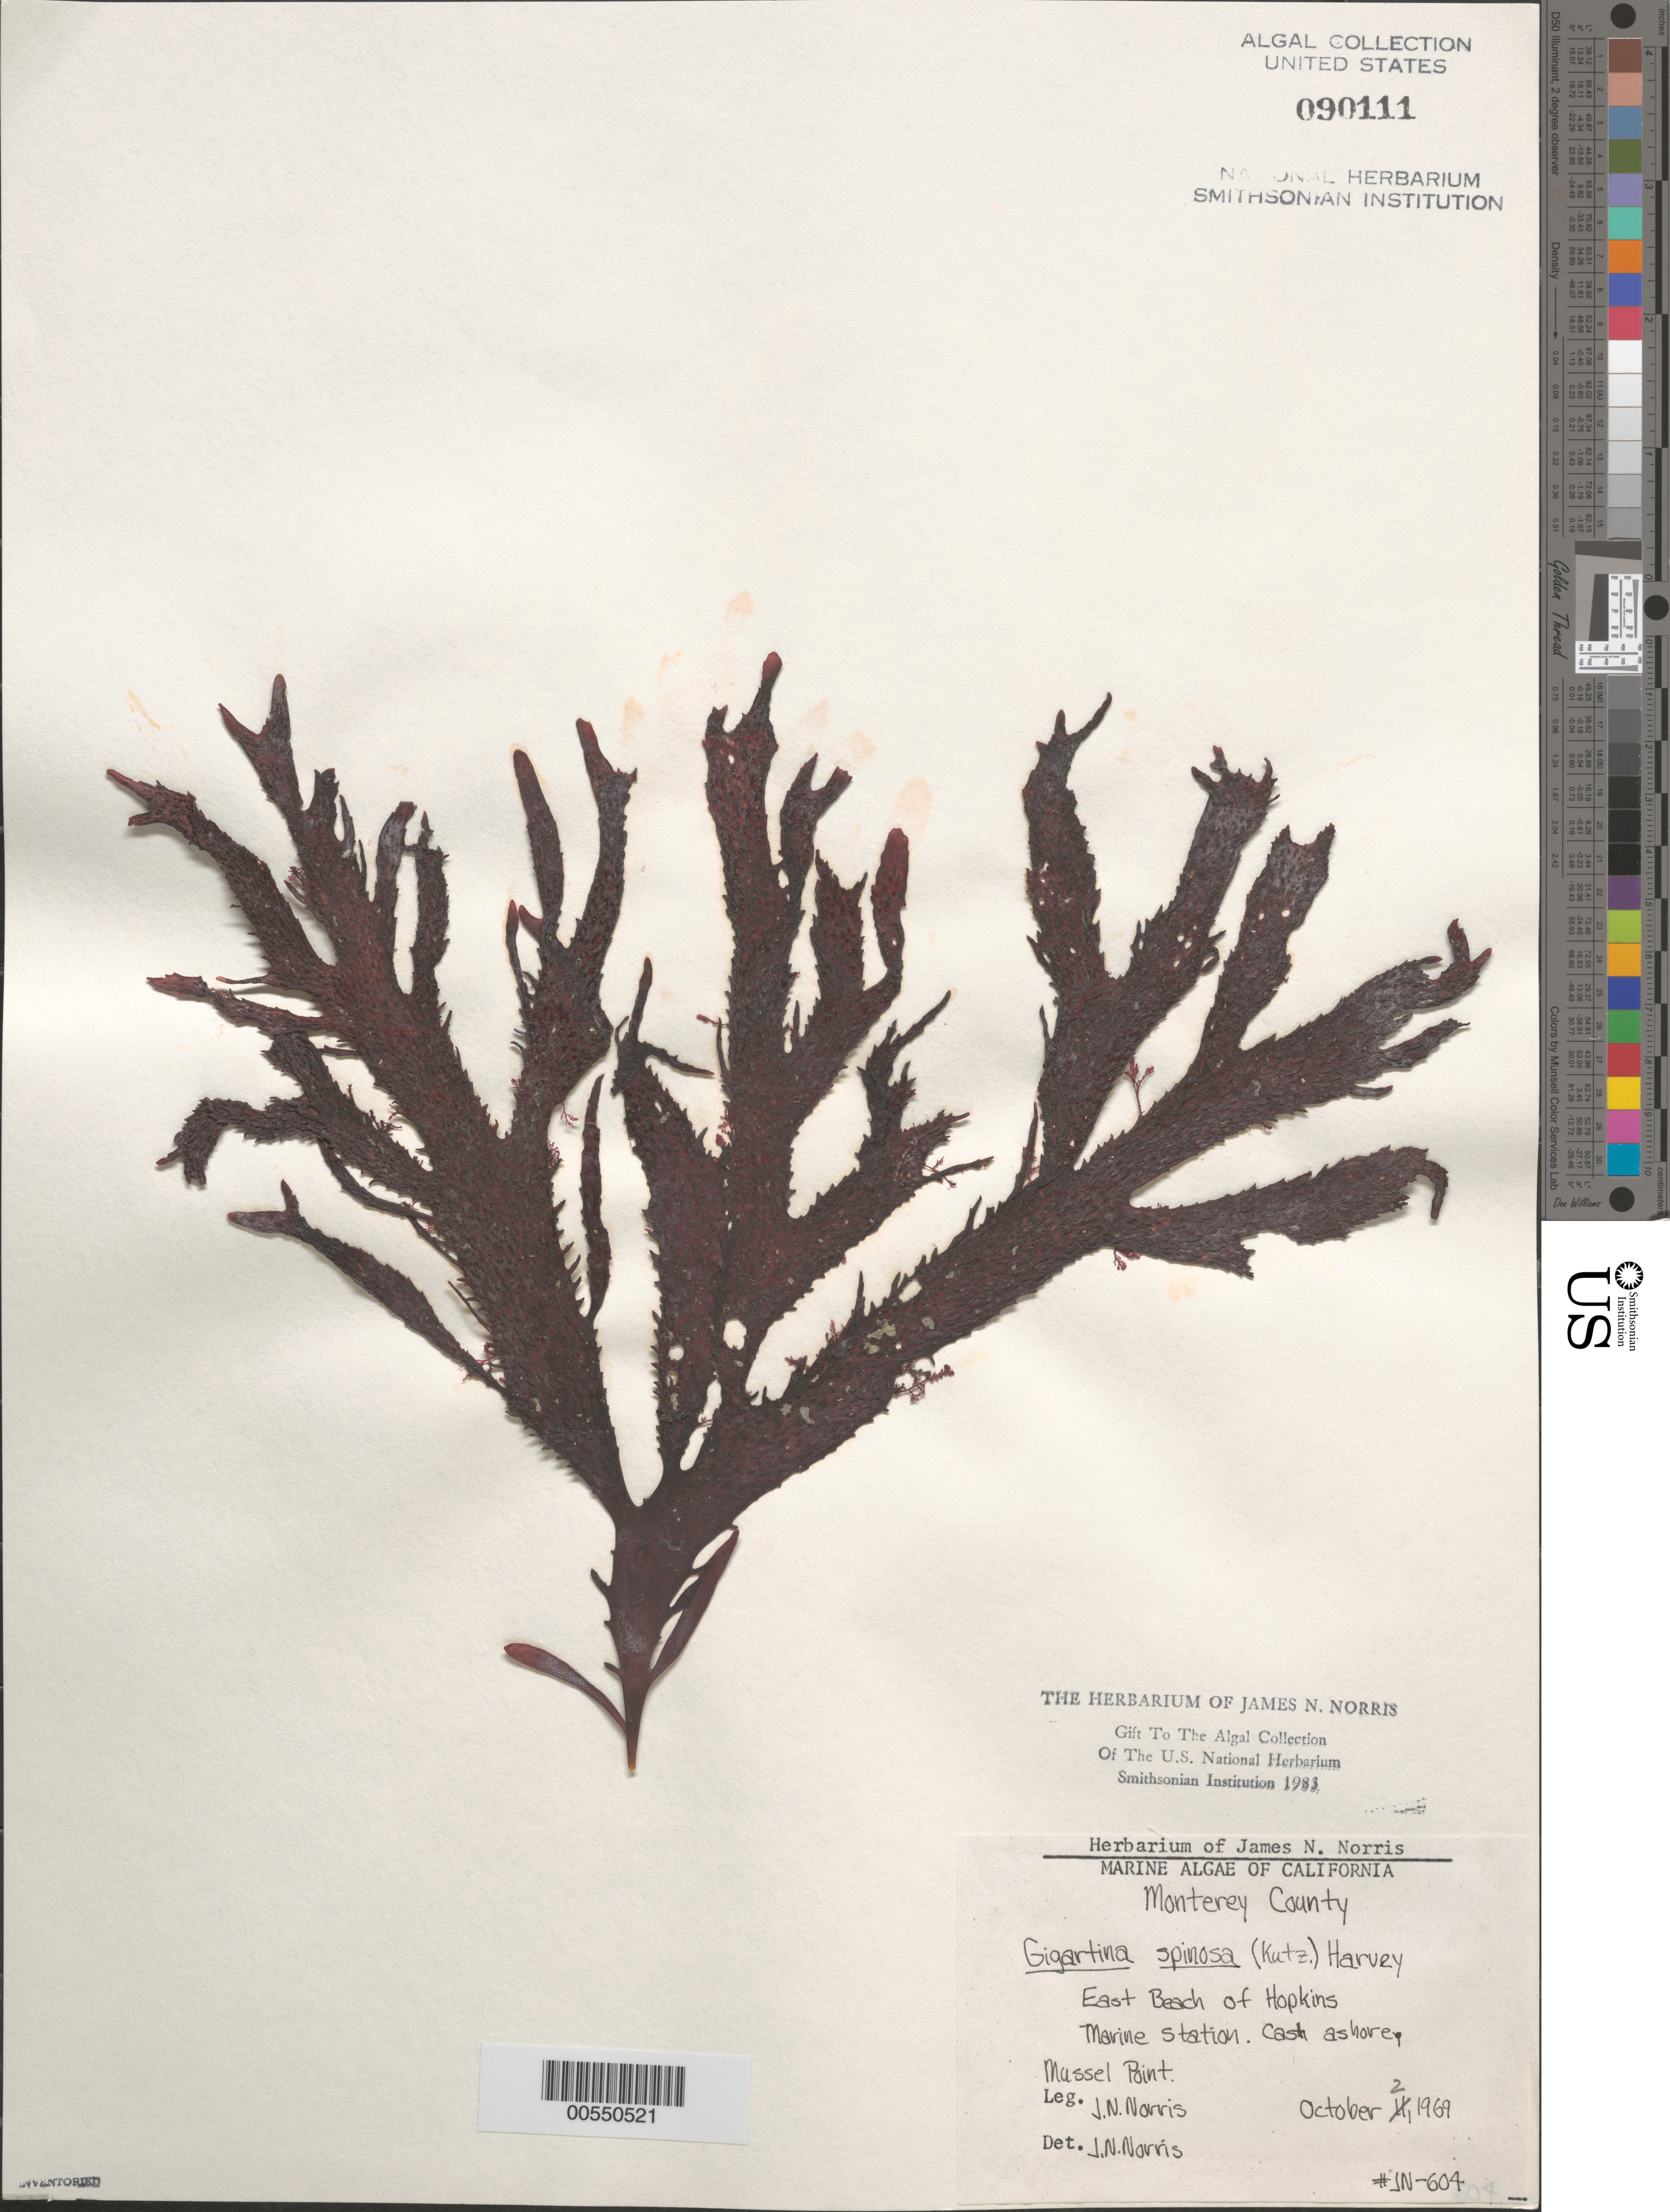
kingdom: Plantae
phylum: Rhodophyta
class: Florideophyceae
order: Gigartinales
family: Gigartinaceae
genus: Chondracanthus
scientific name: Chondracanthus spinosus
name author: (Kütz.) Guiry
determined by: Algae name updating Project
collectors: J. N. Norris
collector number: JN-604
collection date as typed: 02 Oct 1969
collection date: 1969-10-02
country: United States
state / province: California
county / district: Monterey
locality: East Beach, Hopkins Marine Station, Mussel Point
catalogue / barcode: US 90111